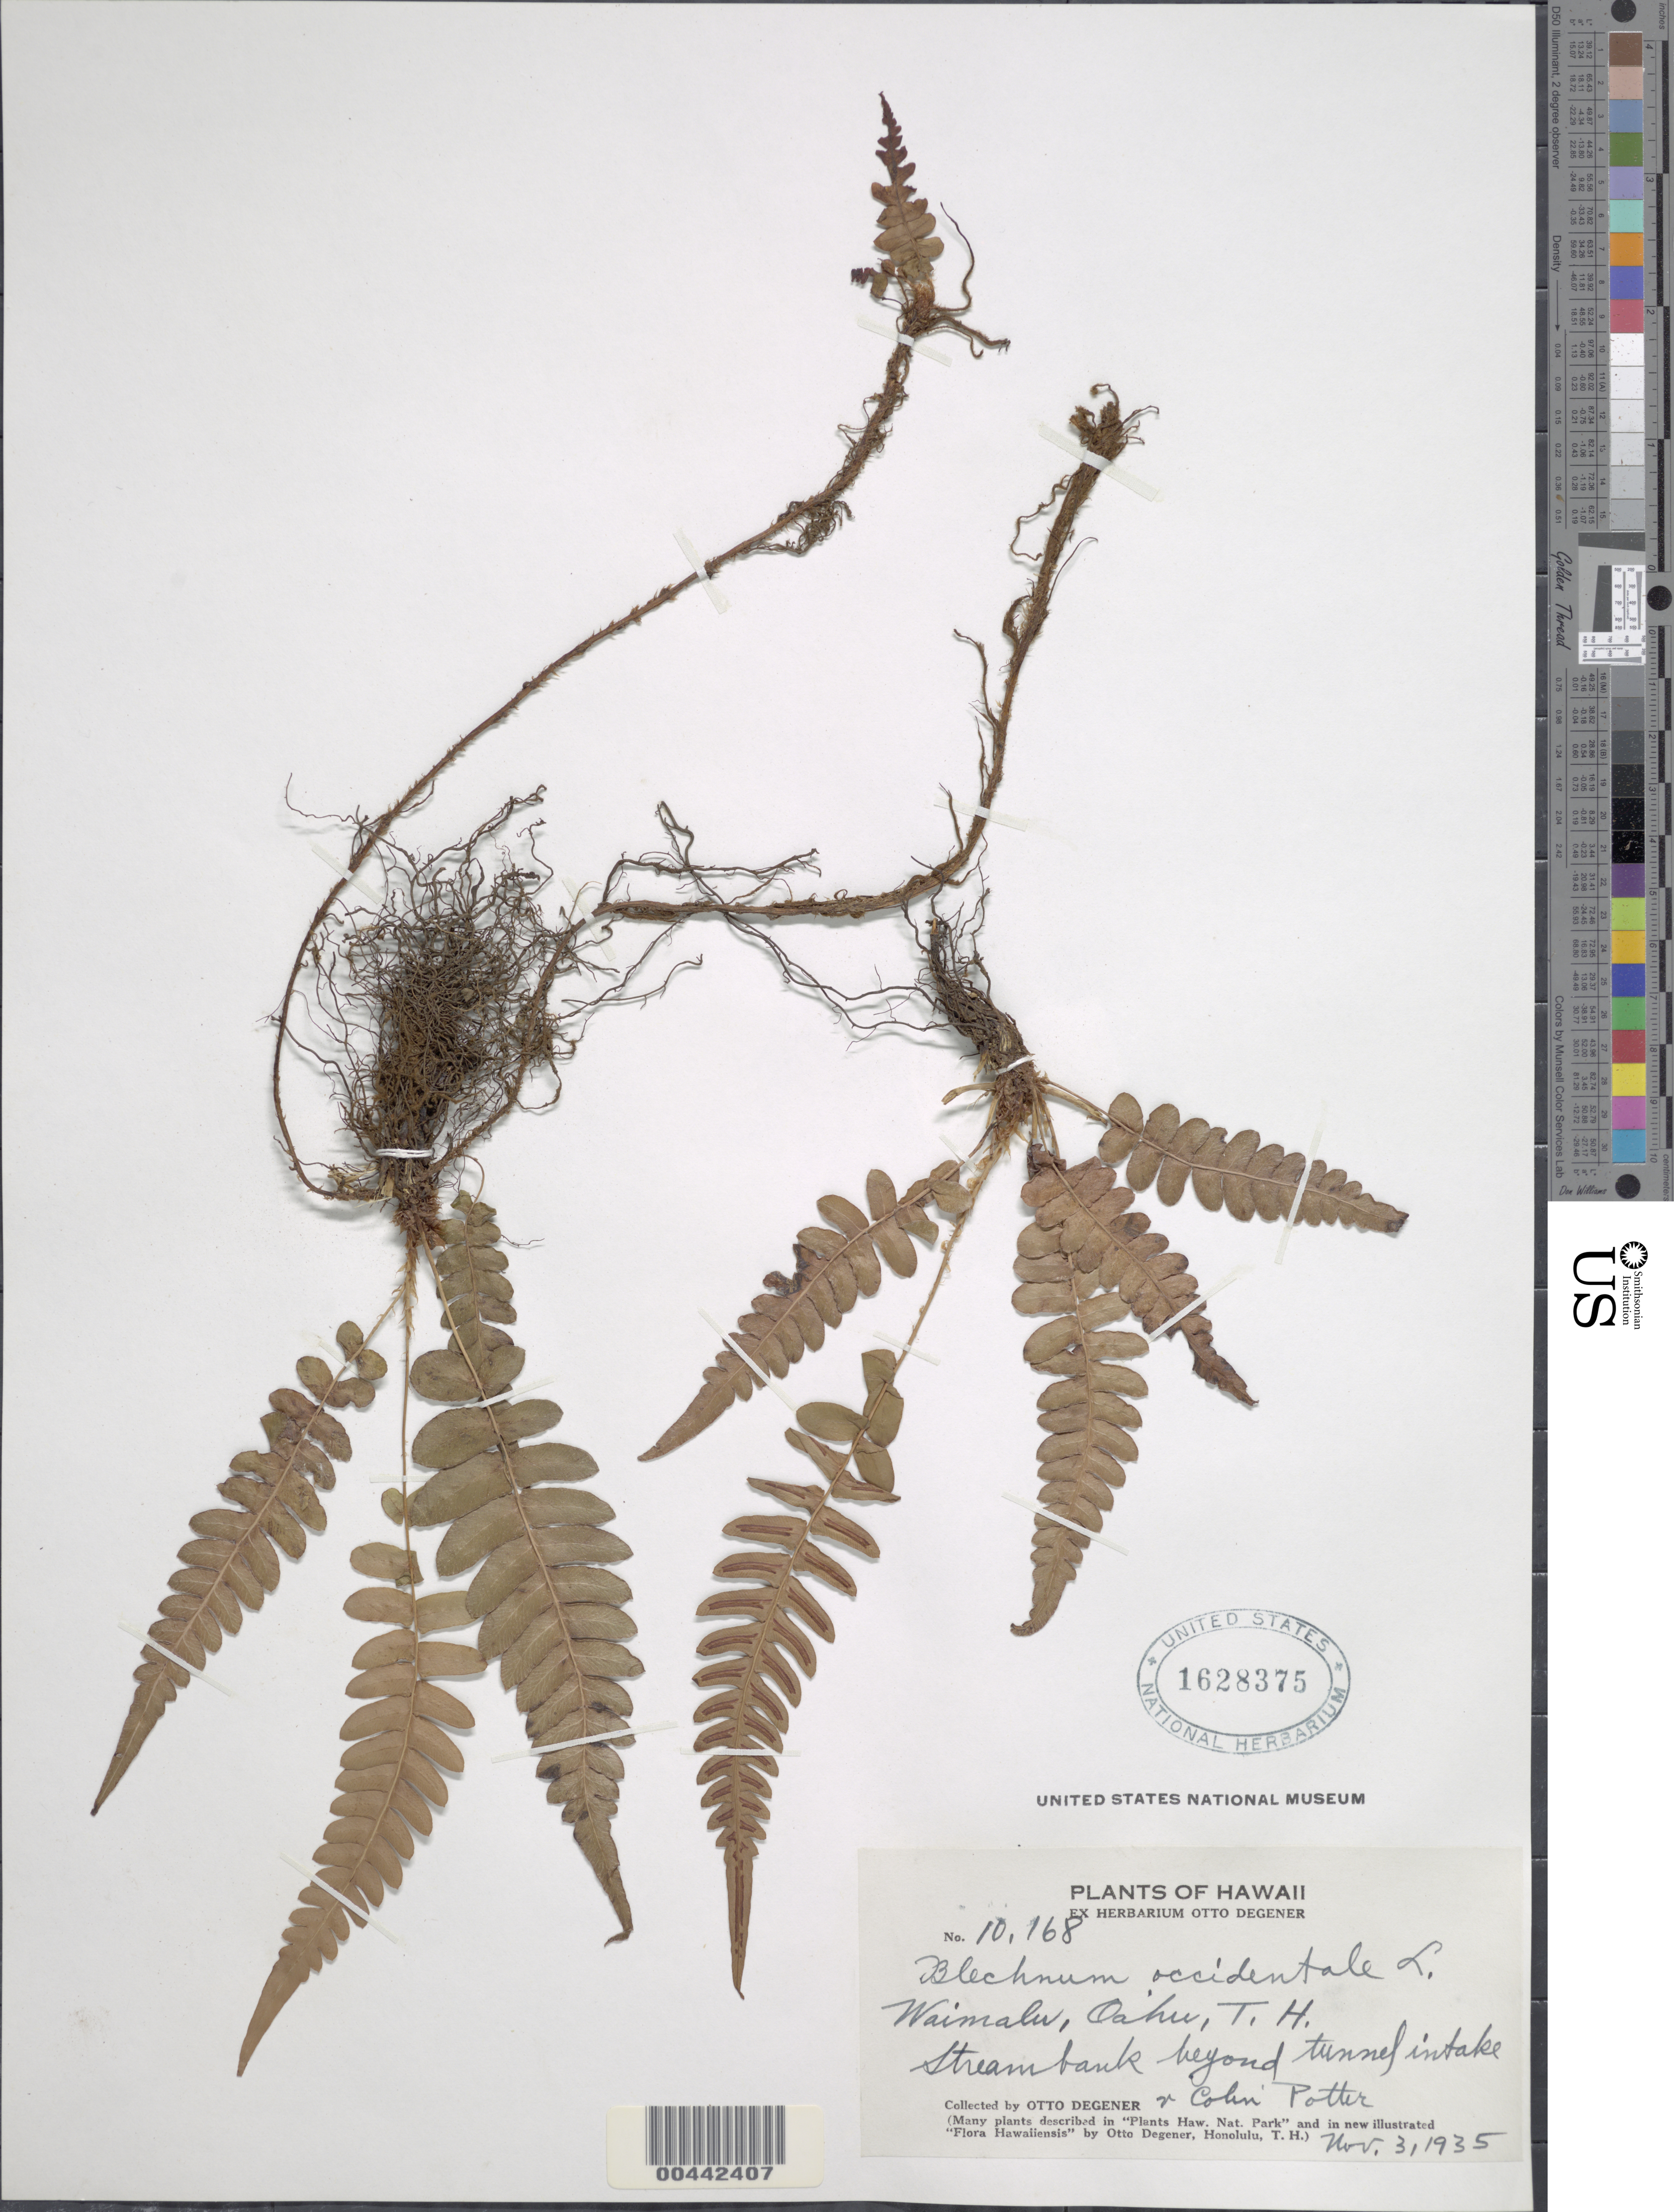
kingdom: Plantae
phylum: Tracheophyta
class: Polypodiopsida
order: Polypodiales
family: Blechnaceae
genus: Blechnum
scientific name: Blechnum appendiculatum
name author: Willd.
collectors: O. Degener & C. Potter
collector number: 10168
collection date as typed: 3 Nov 1935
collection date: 1935-11-03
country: United States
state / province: Hawaii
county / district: Honolulu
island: Oahu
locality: Waimalu, stream bank beyond tunnel intake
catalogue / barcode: US 1628375